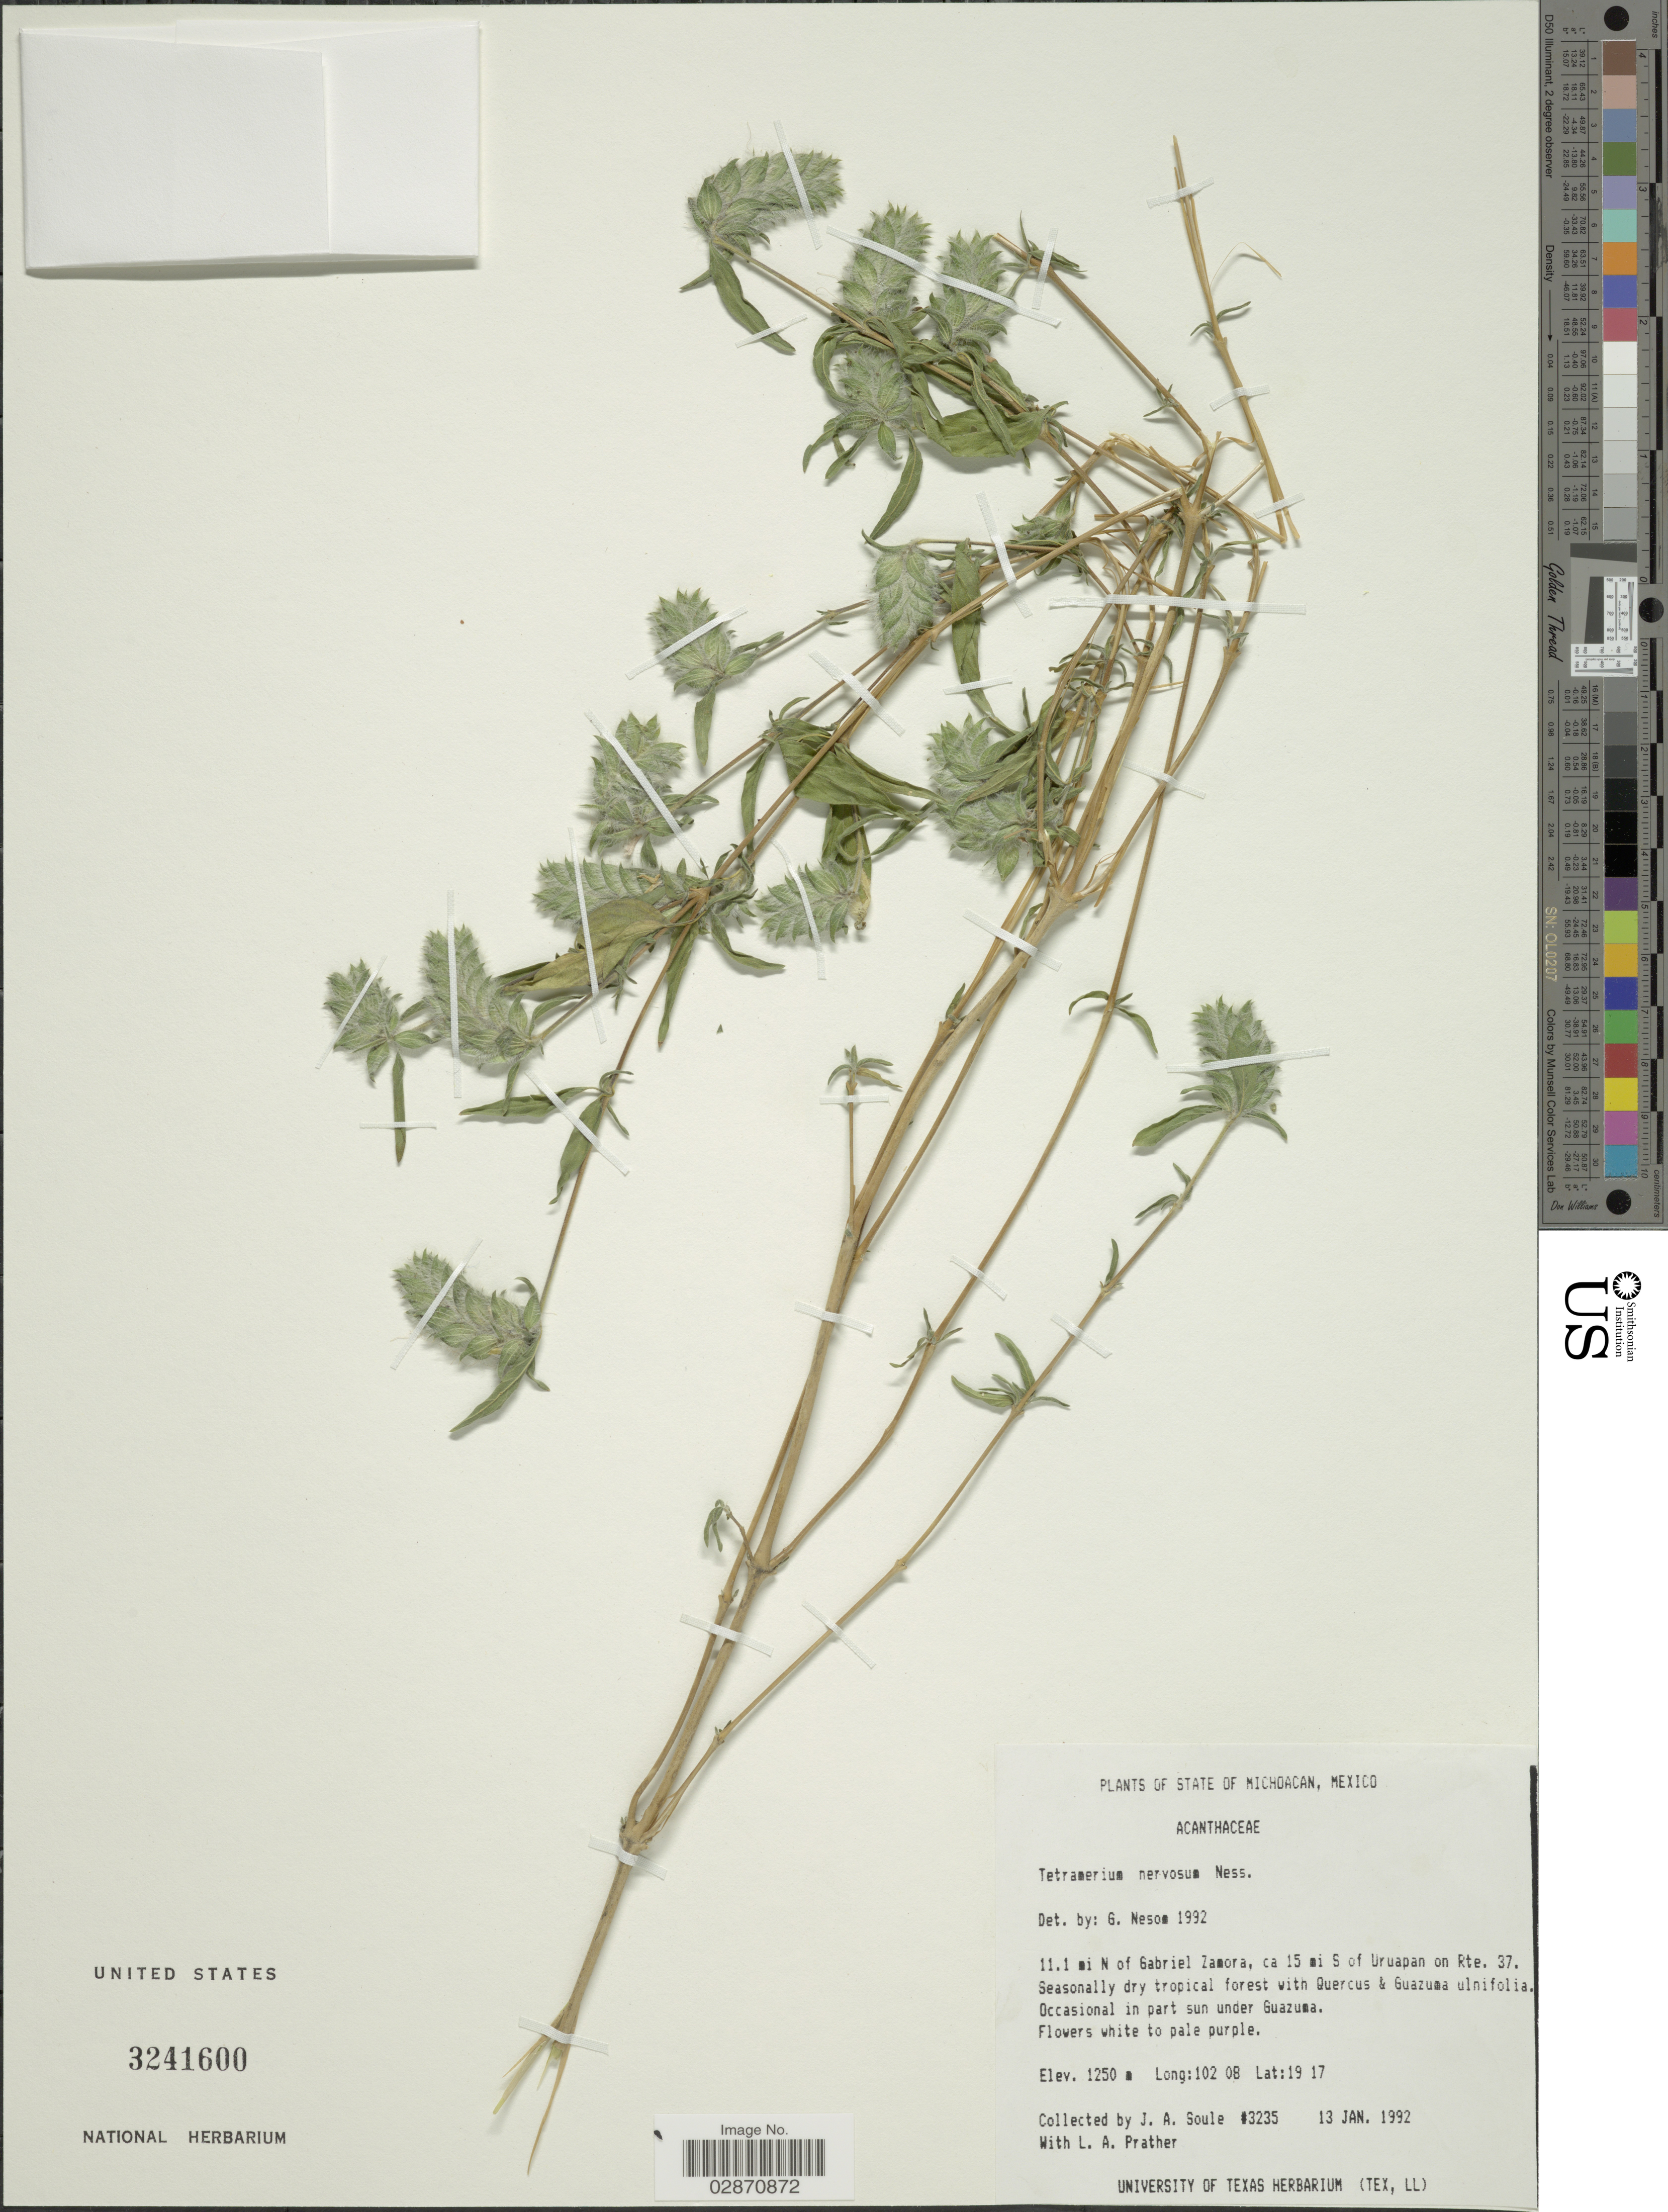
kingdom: Plantae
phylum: Tracheophyta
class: Magnoliopsida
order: Lamiales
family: Acanthaceae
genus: Tetramerium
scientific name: Tetramerium nervosum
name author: Nees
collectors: J. Soule & L. A. Prather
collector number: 3235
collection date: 1992-01-13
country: Mexico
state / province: Michoacán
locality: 11.1 mi N of Gabriel Zamora, ca 15 mi S of Uruapan on Rte. 37.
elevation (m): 1250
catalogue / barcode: US 3241600